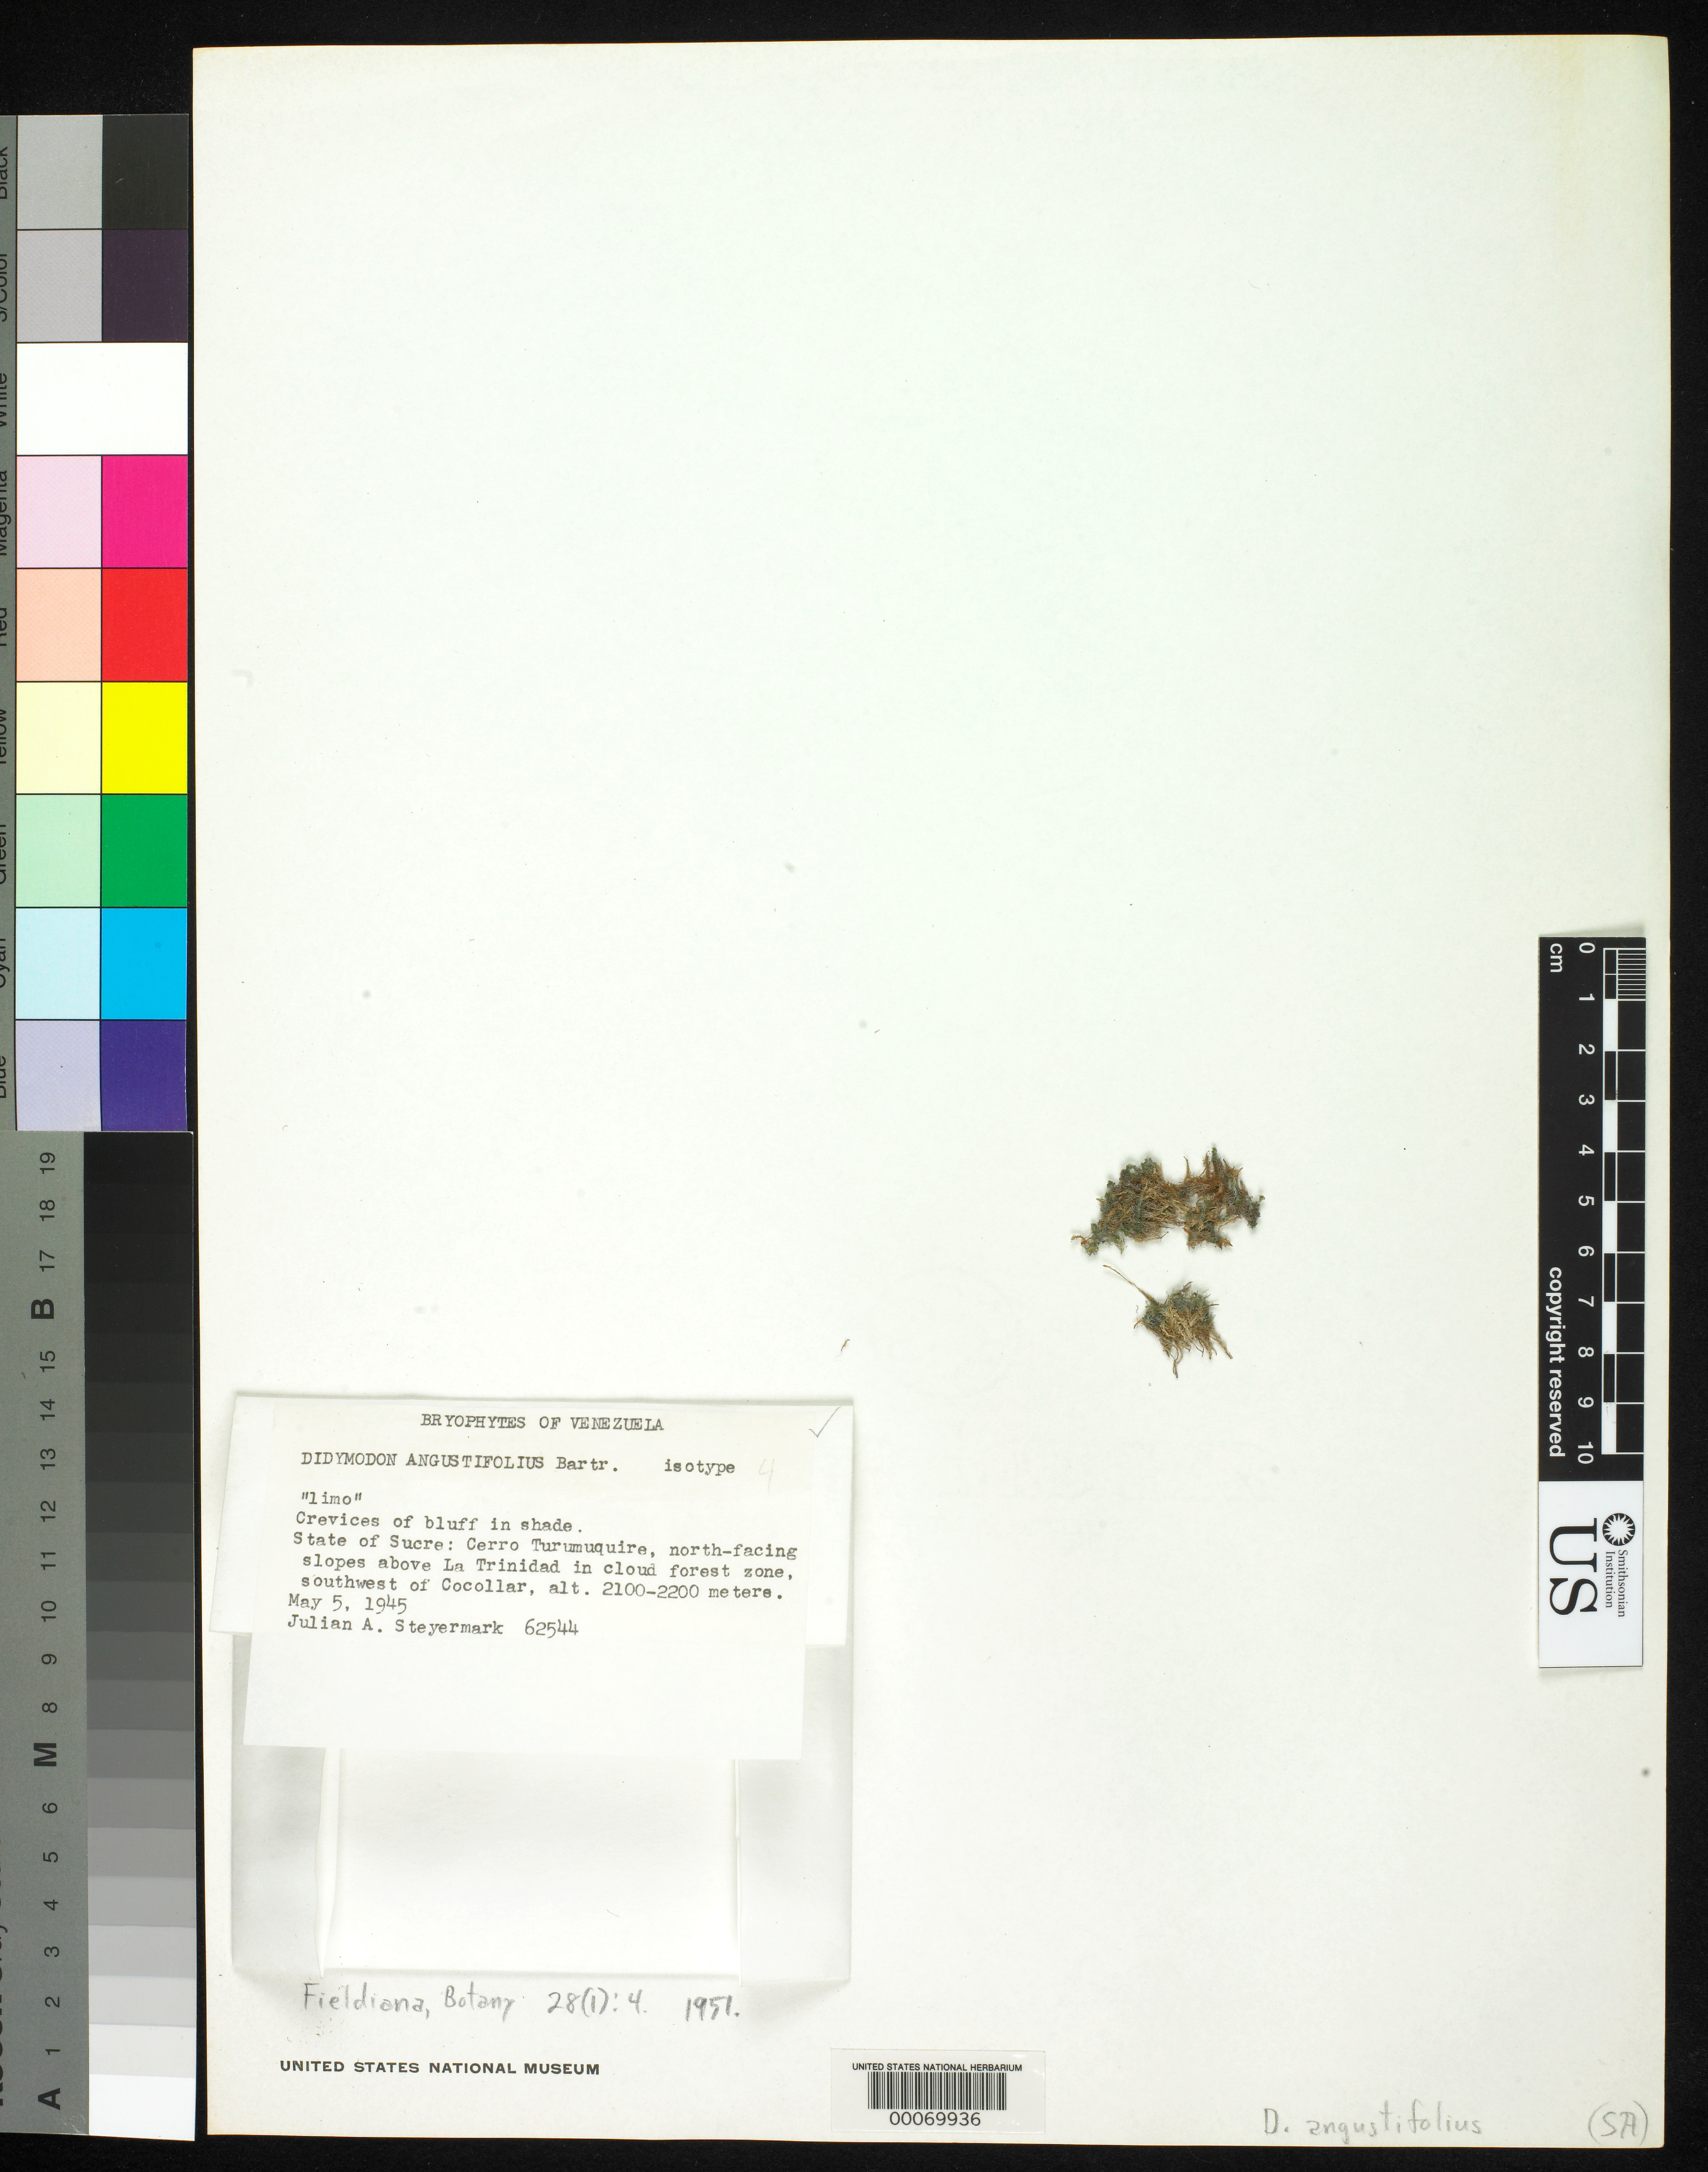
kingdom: Plantae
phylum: Bryophyta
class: Bryopsida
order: Pottiales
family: Pottiaceae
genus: Didymodon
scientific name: Didymodon angustifolius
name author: Warnst.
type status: Isotype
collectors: J. Steyermark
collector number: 62544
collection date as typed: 05 May 1945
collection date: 1945-05-05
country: Venezuela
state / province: Sucre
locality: Cerro Turumuquire.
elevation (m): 2100